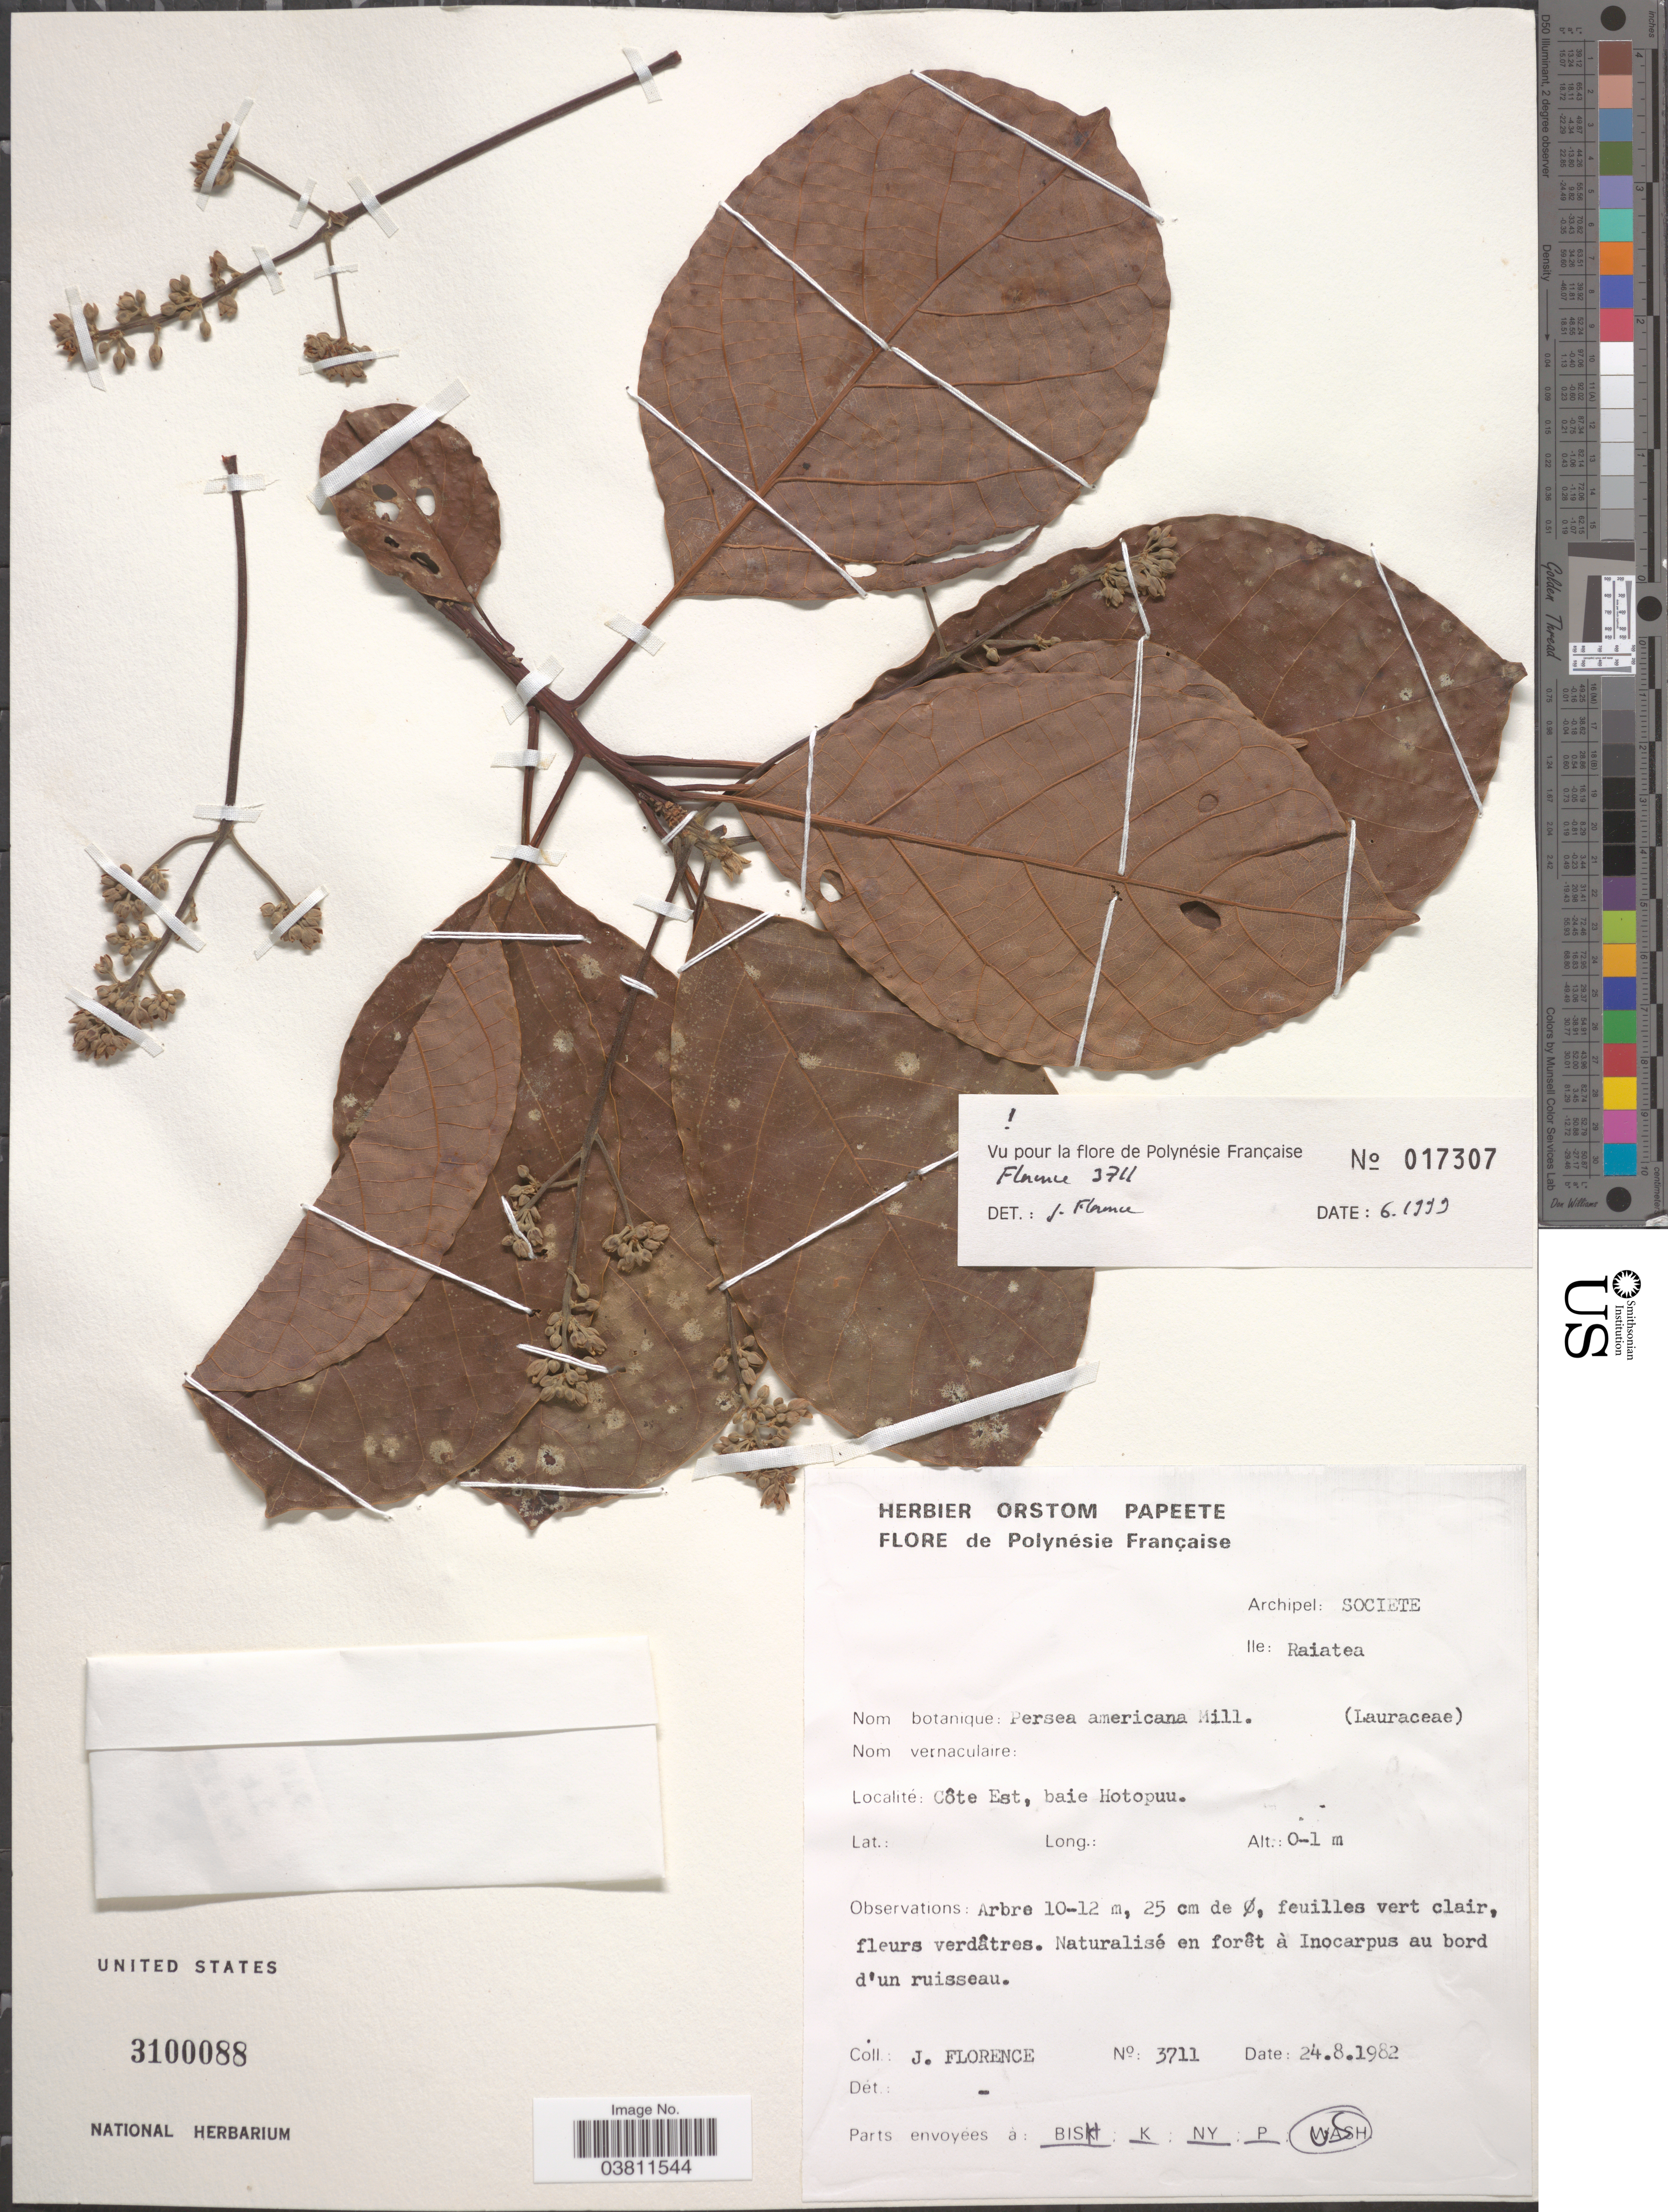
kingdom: Plantae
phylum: Tracheophyta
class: Magnoliopsida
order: Laurales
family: Lauraceae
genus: Persea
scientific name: Persea americana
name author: Mill.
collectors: J. Florence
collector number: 3711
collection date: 1982-08-24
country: French Polynesia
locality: Polynésie Française. Archipel: Societe. Ile: Raiatea. Côte Est, baie Hotopuu.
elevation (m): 0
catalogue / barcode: US 3100088